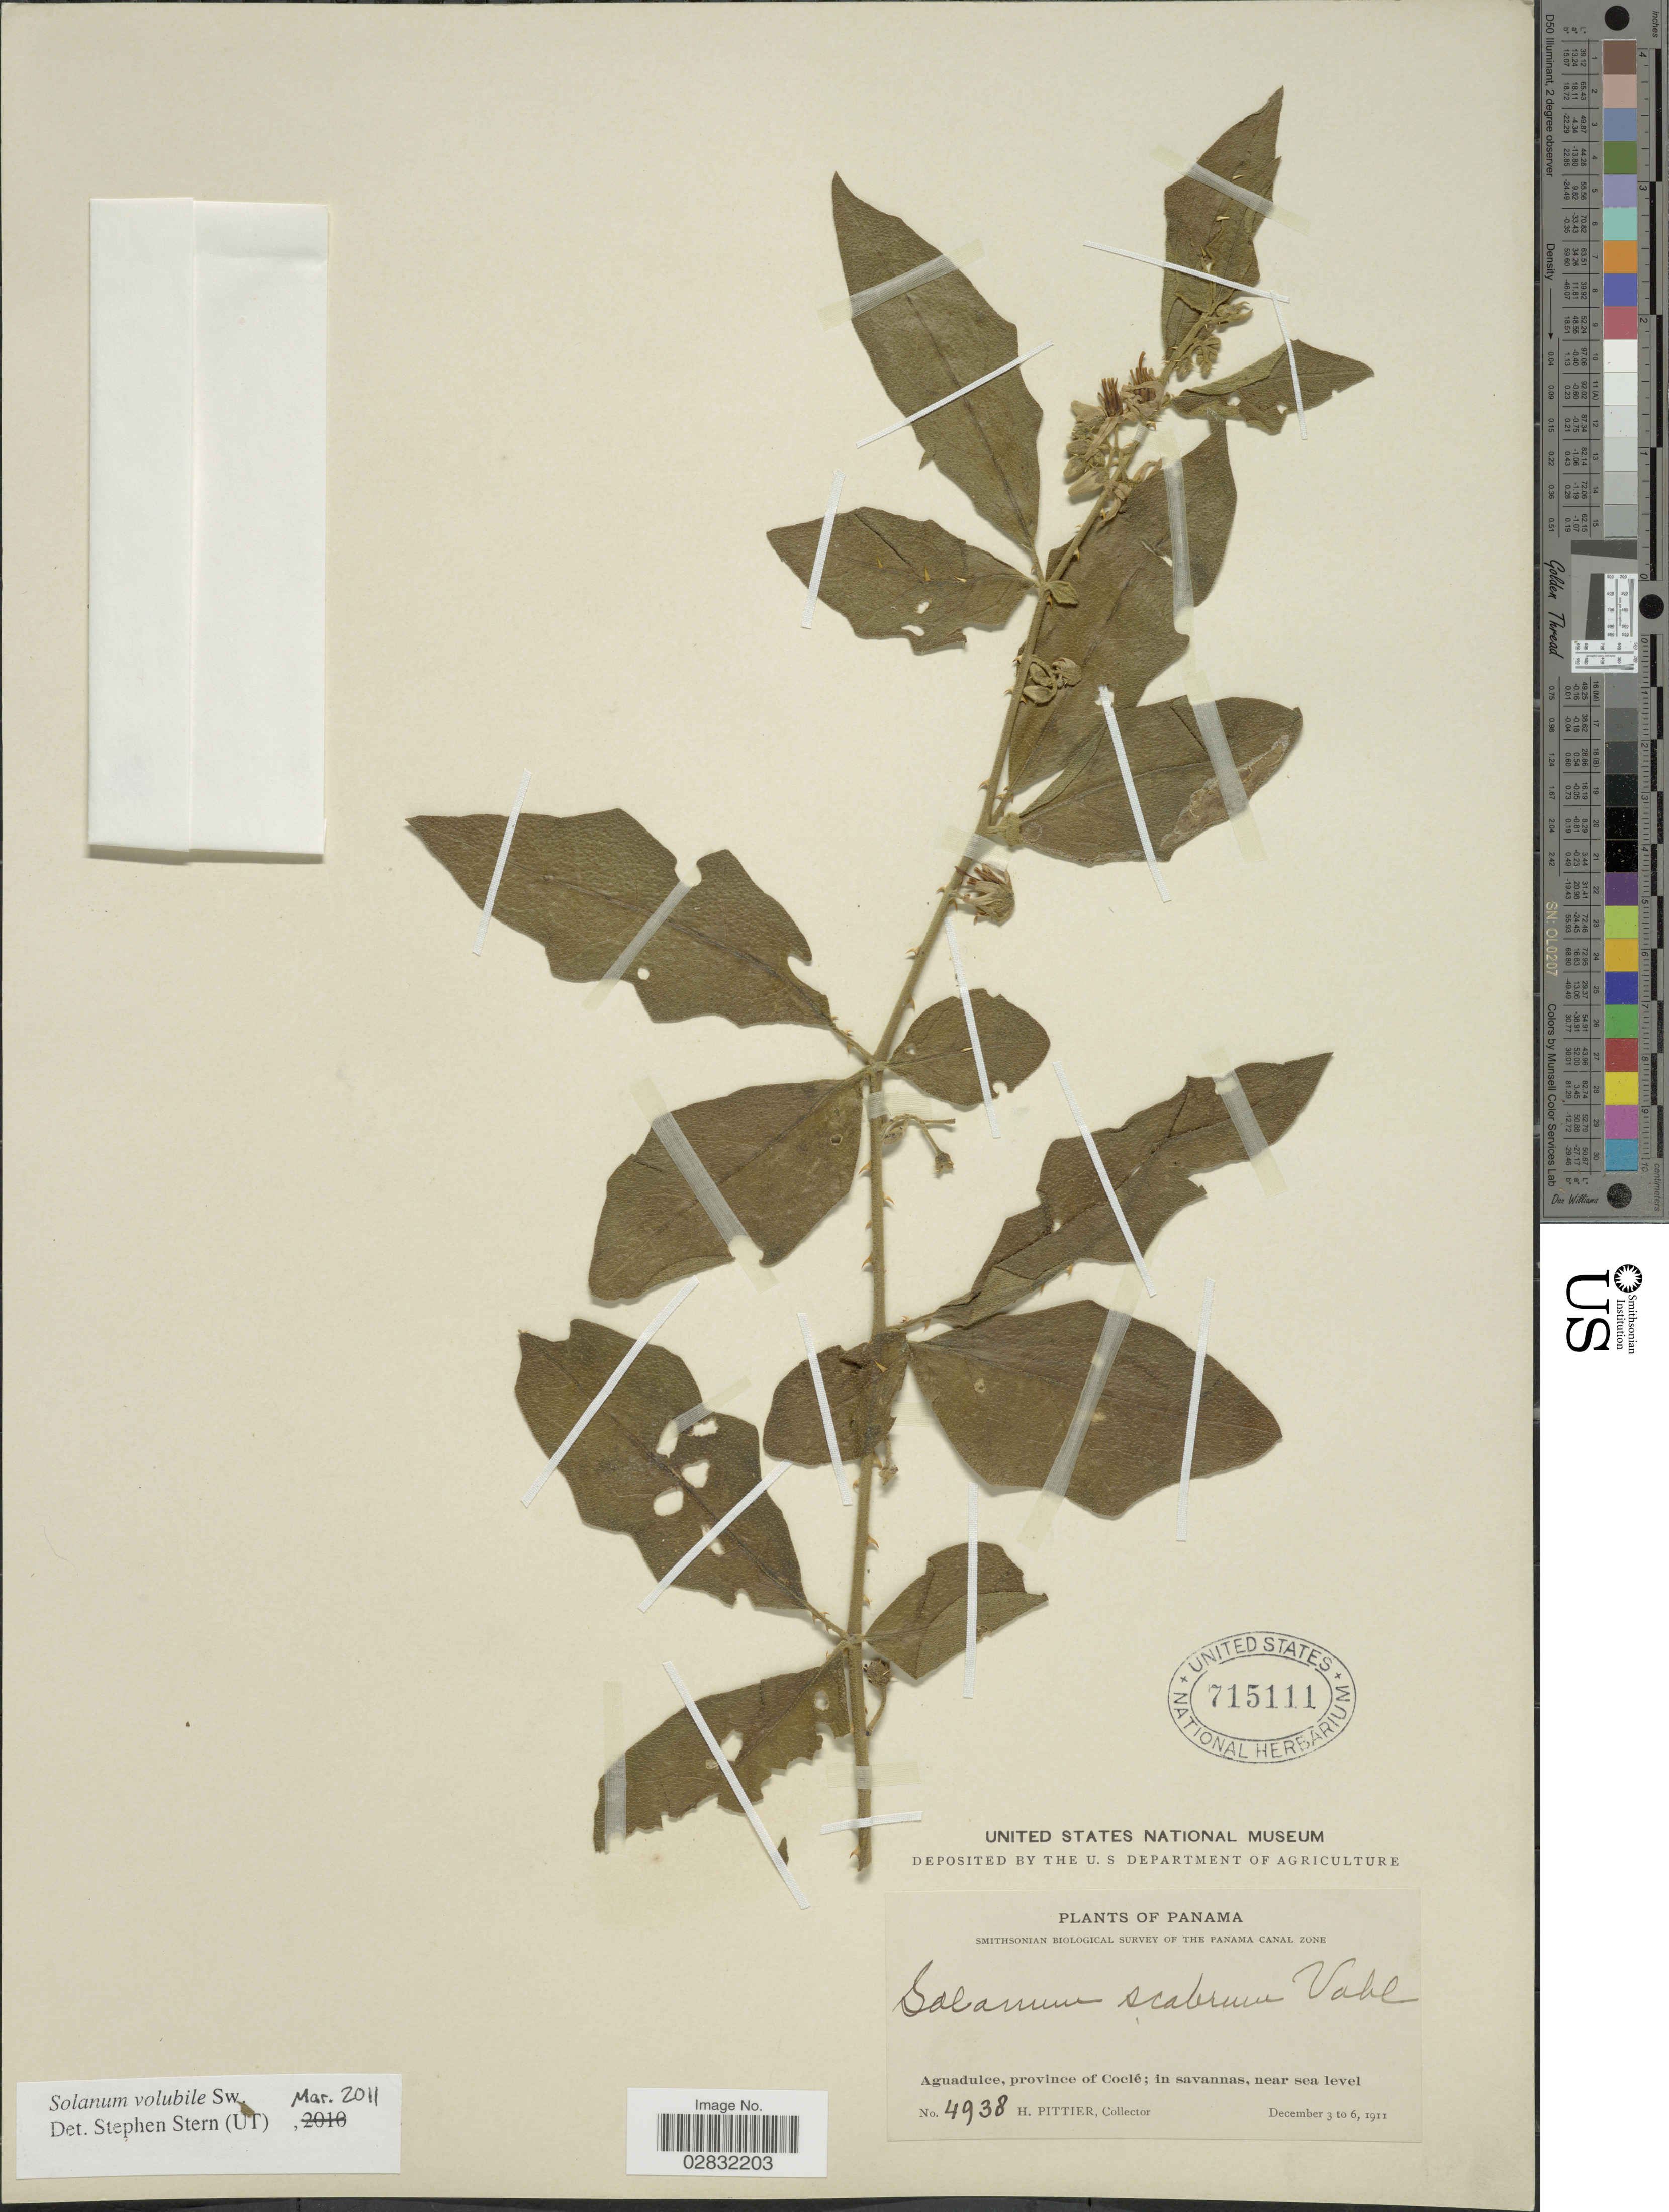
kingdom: Plantae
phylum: Tracheophyta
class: Magnoliopsida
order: Solanales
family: Solanaceae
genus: Solanum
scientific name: Solanum volubile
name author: Sw.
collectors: H. F. Pittier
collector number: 4938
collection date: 1911-12-03/1911-12-06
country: Panama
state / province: Coclé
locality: Aguadulce, province of Coclé; in savannas.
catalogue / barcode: US 715111